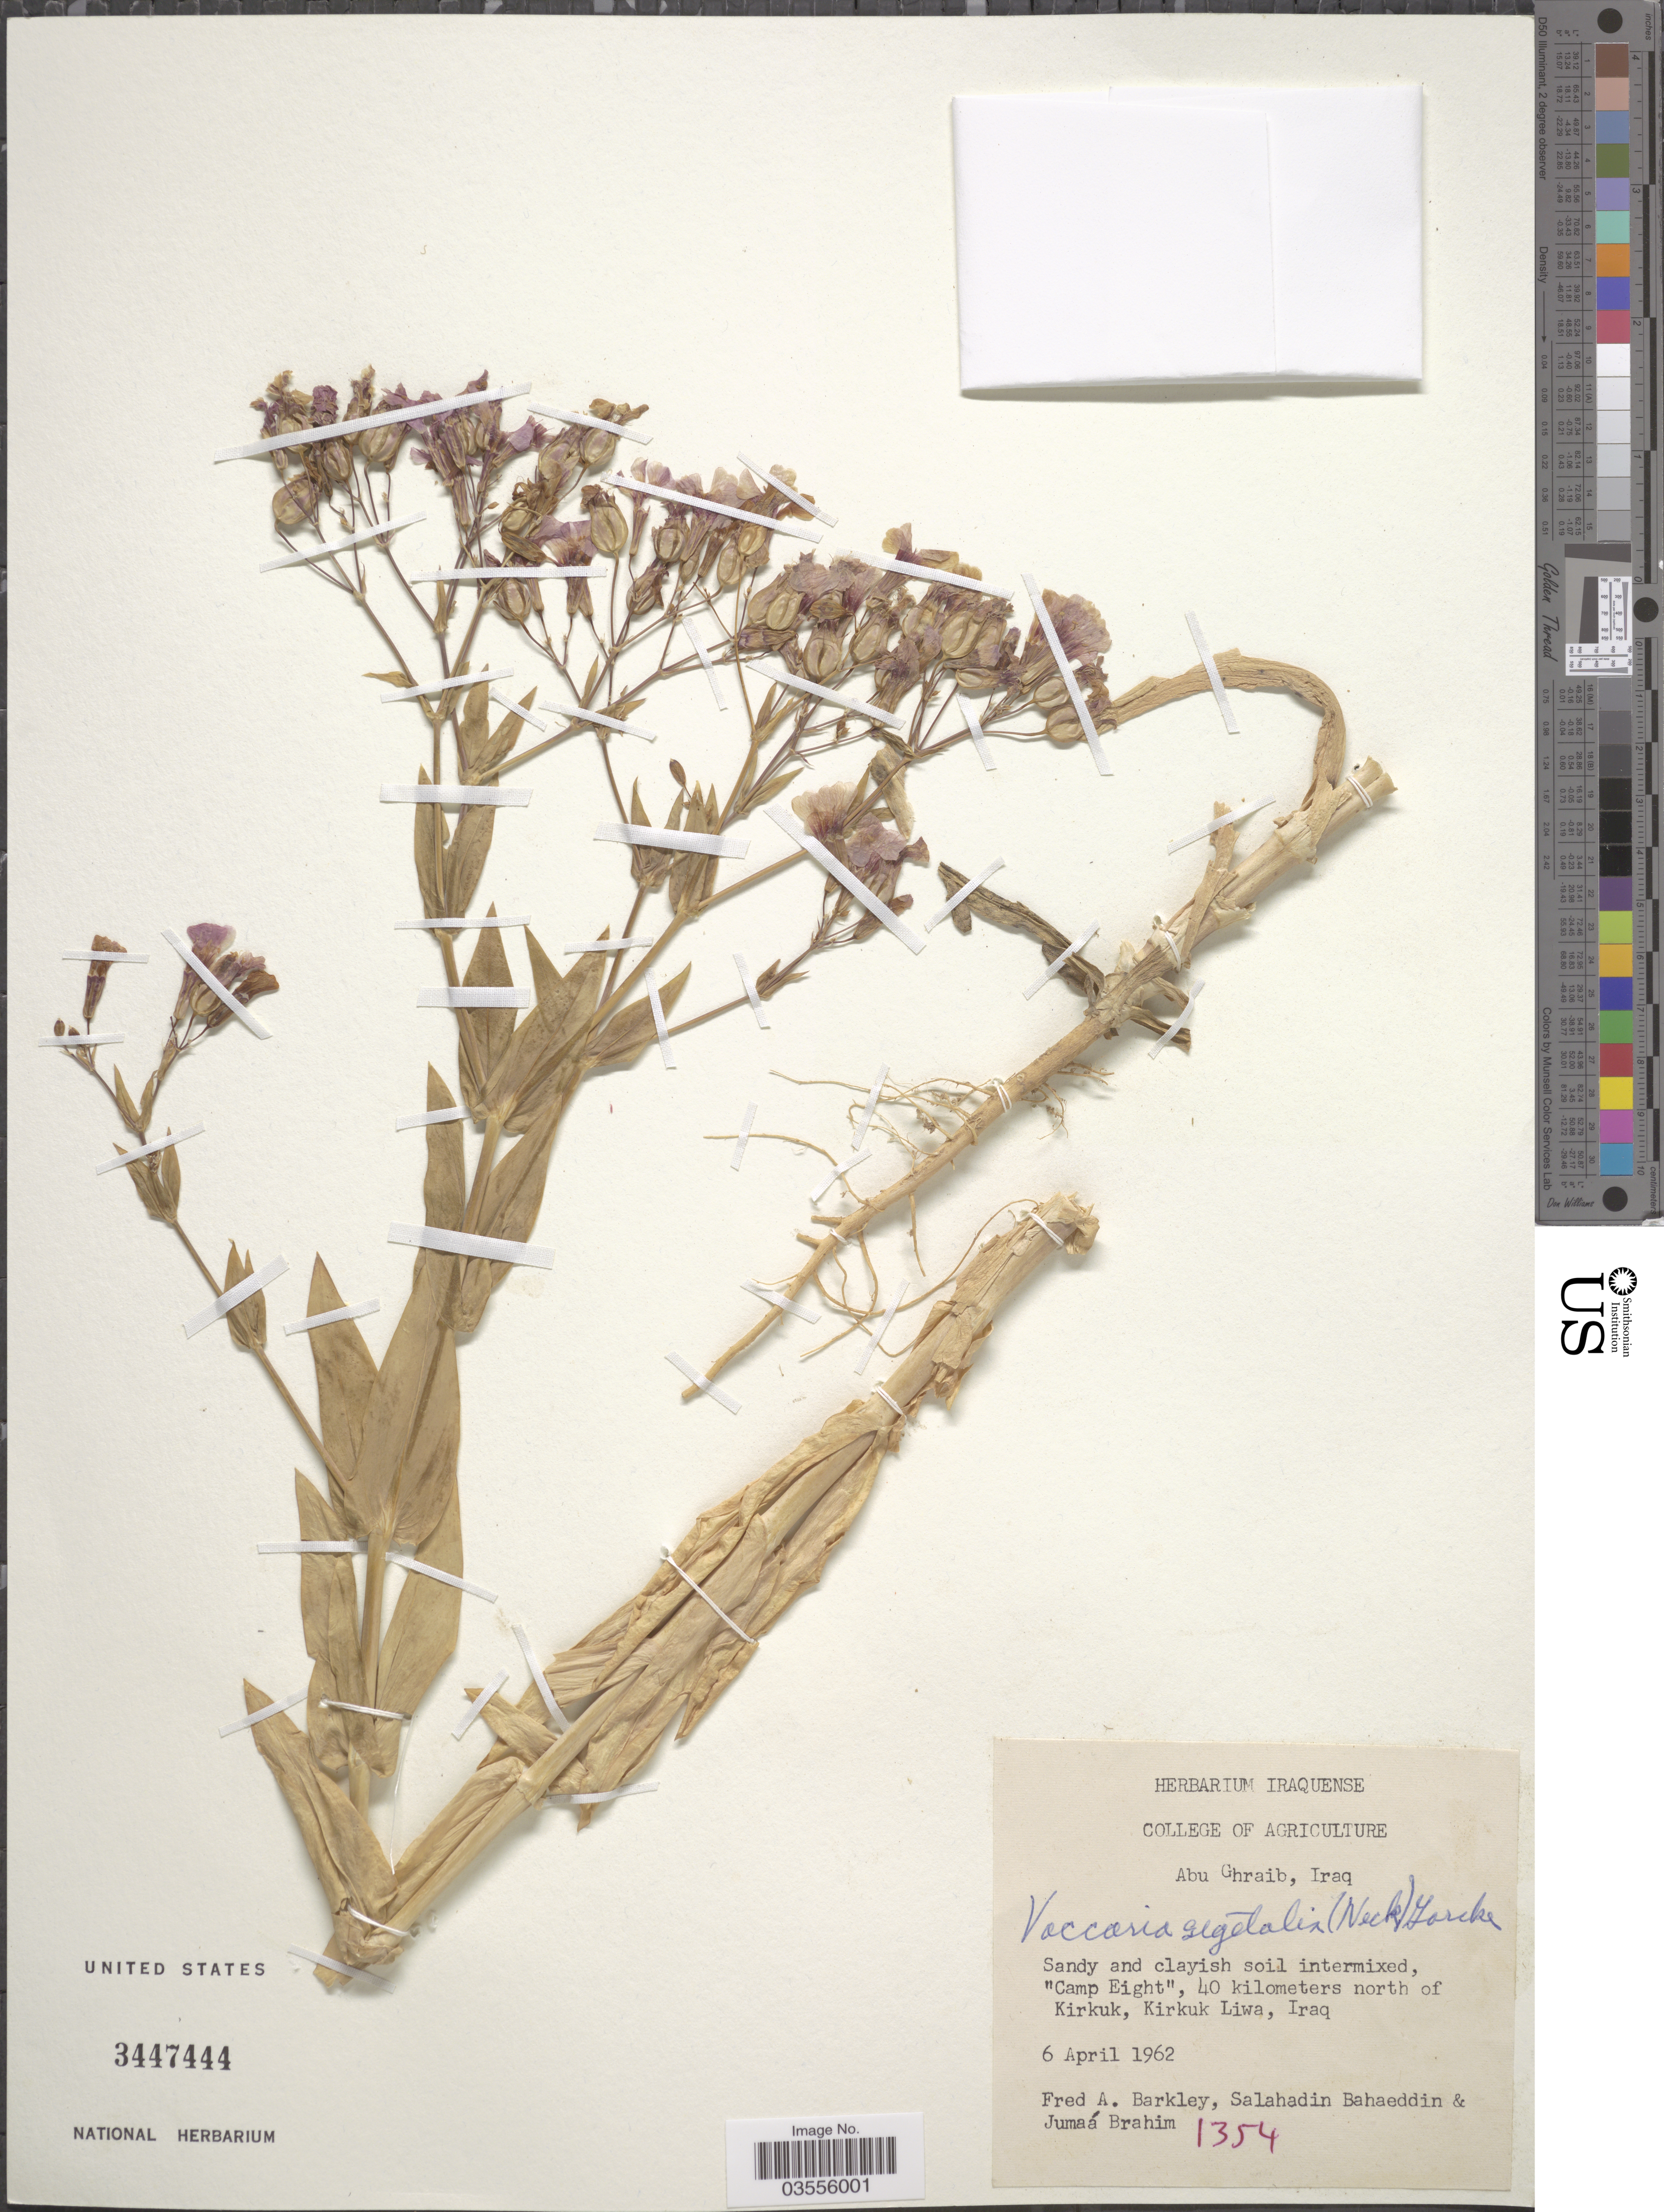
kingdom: Plantae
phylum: Tracheophyta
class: Magnoliopsida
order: Caryophyllales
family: Caryophyllaceae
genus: Gypsophila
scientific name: Gypsophila vaccaria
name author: (L.) Sm.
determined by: Strong, M. T., (US), Smithsonian Institution - National Museum of Natural History (UNITED STATES)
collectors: F. A. Barkley, S. Bahaeddin & Brahim M., J.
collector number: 1354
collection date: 1962-04-06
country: Iraq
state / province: Kirkūk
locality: Abu Ghraib. "Camp Eight", 40 kilometers north of Kirkuk, Kirkuk Liwa.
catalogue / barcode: US 3447444